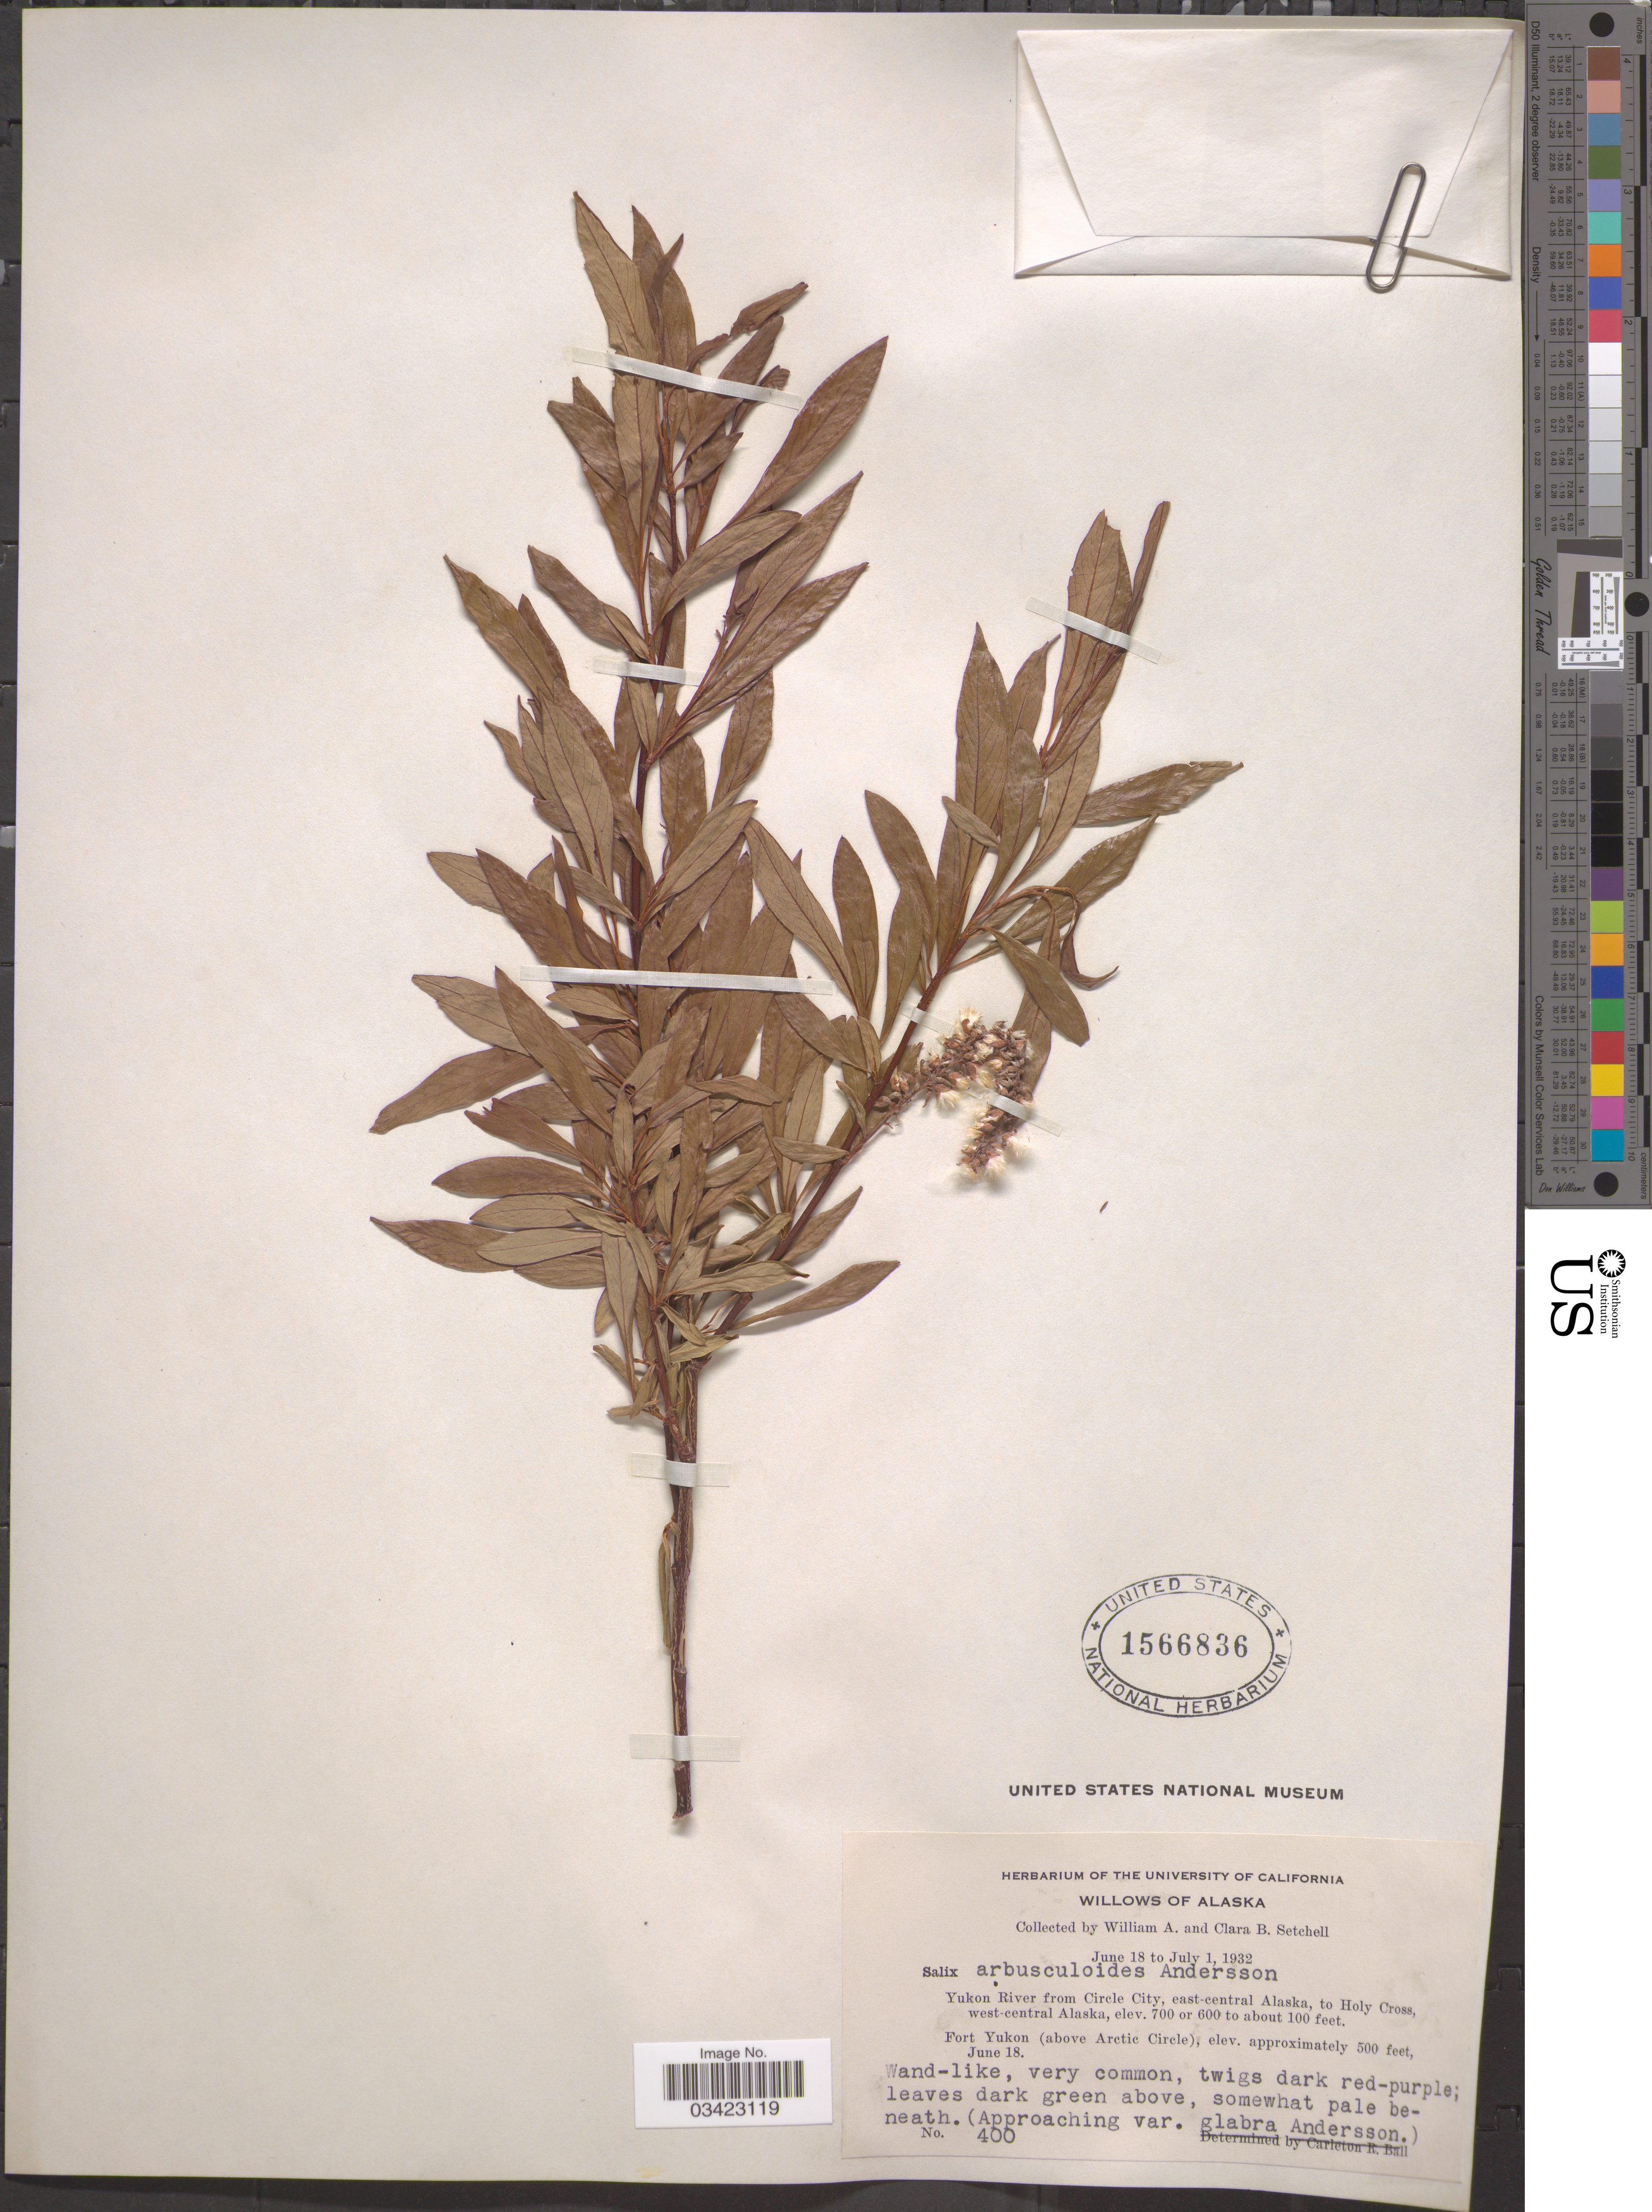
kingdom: Plantae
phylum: Tracheophyta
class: Magnoliopsida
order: Malpighiales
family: Salicaceae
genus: Salix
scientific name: Salix arbusculoides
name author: Andersson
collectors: W. Setchell & C. B. Setchell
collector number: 400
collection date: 1932-06-18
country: United States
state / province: Alaska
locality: Yukon River from Circle City, east-central Alaska, to Holy Cross, west-central Alaska. Fort Yukon (above Arctic Circle).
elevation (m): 30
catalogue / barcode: US 1566836